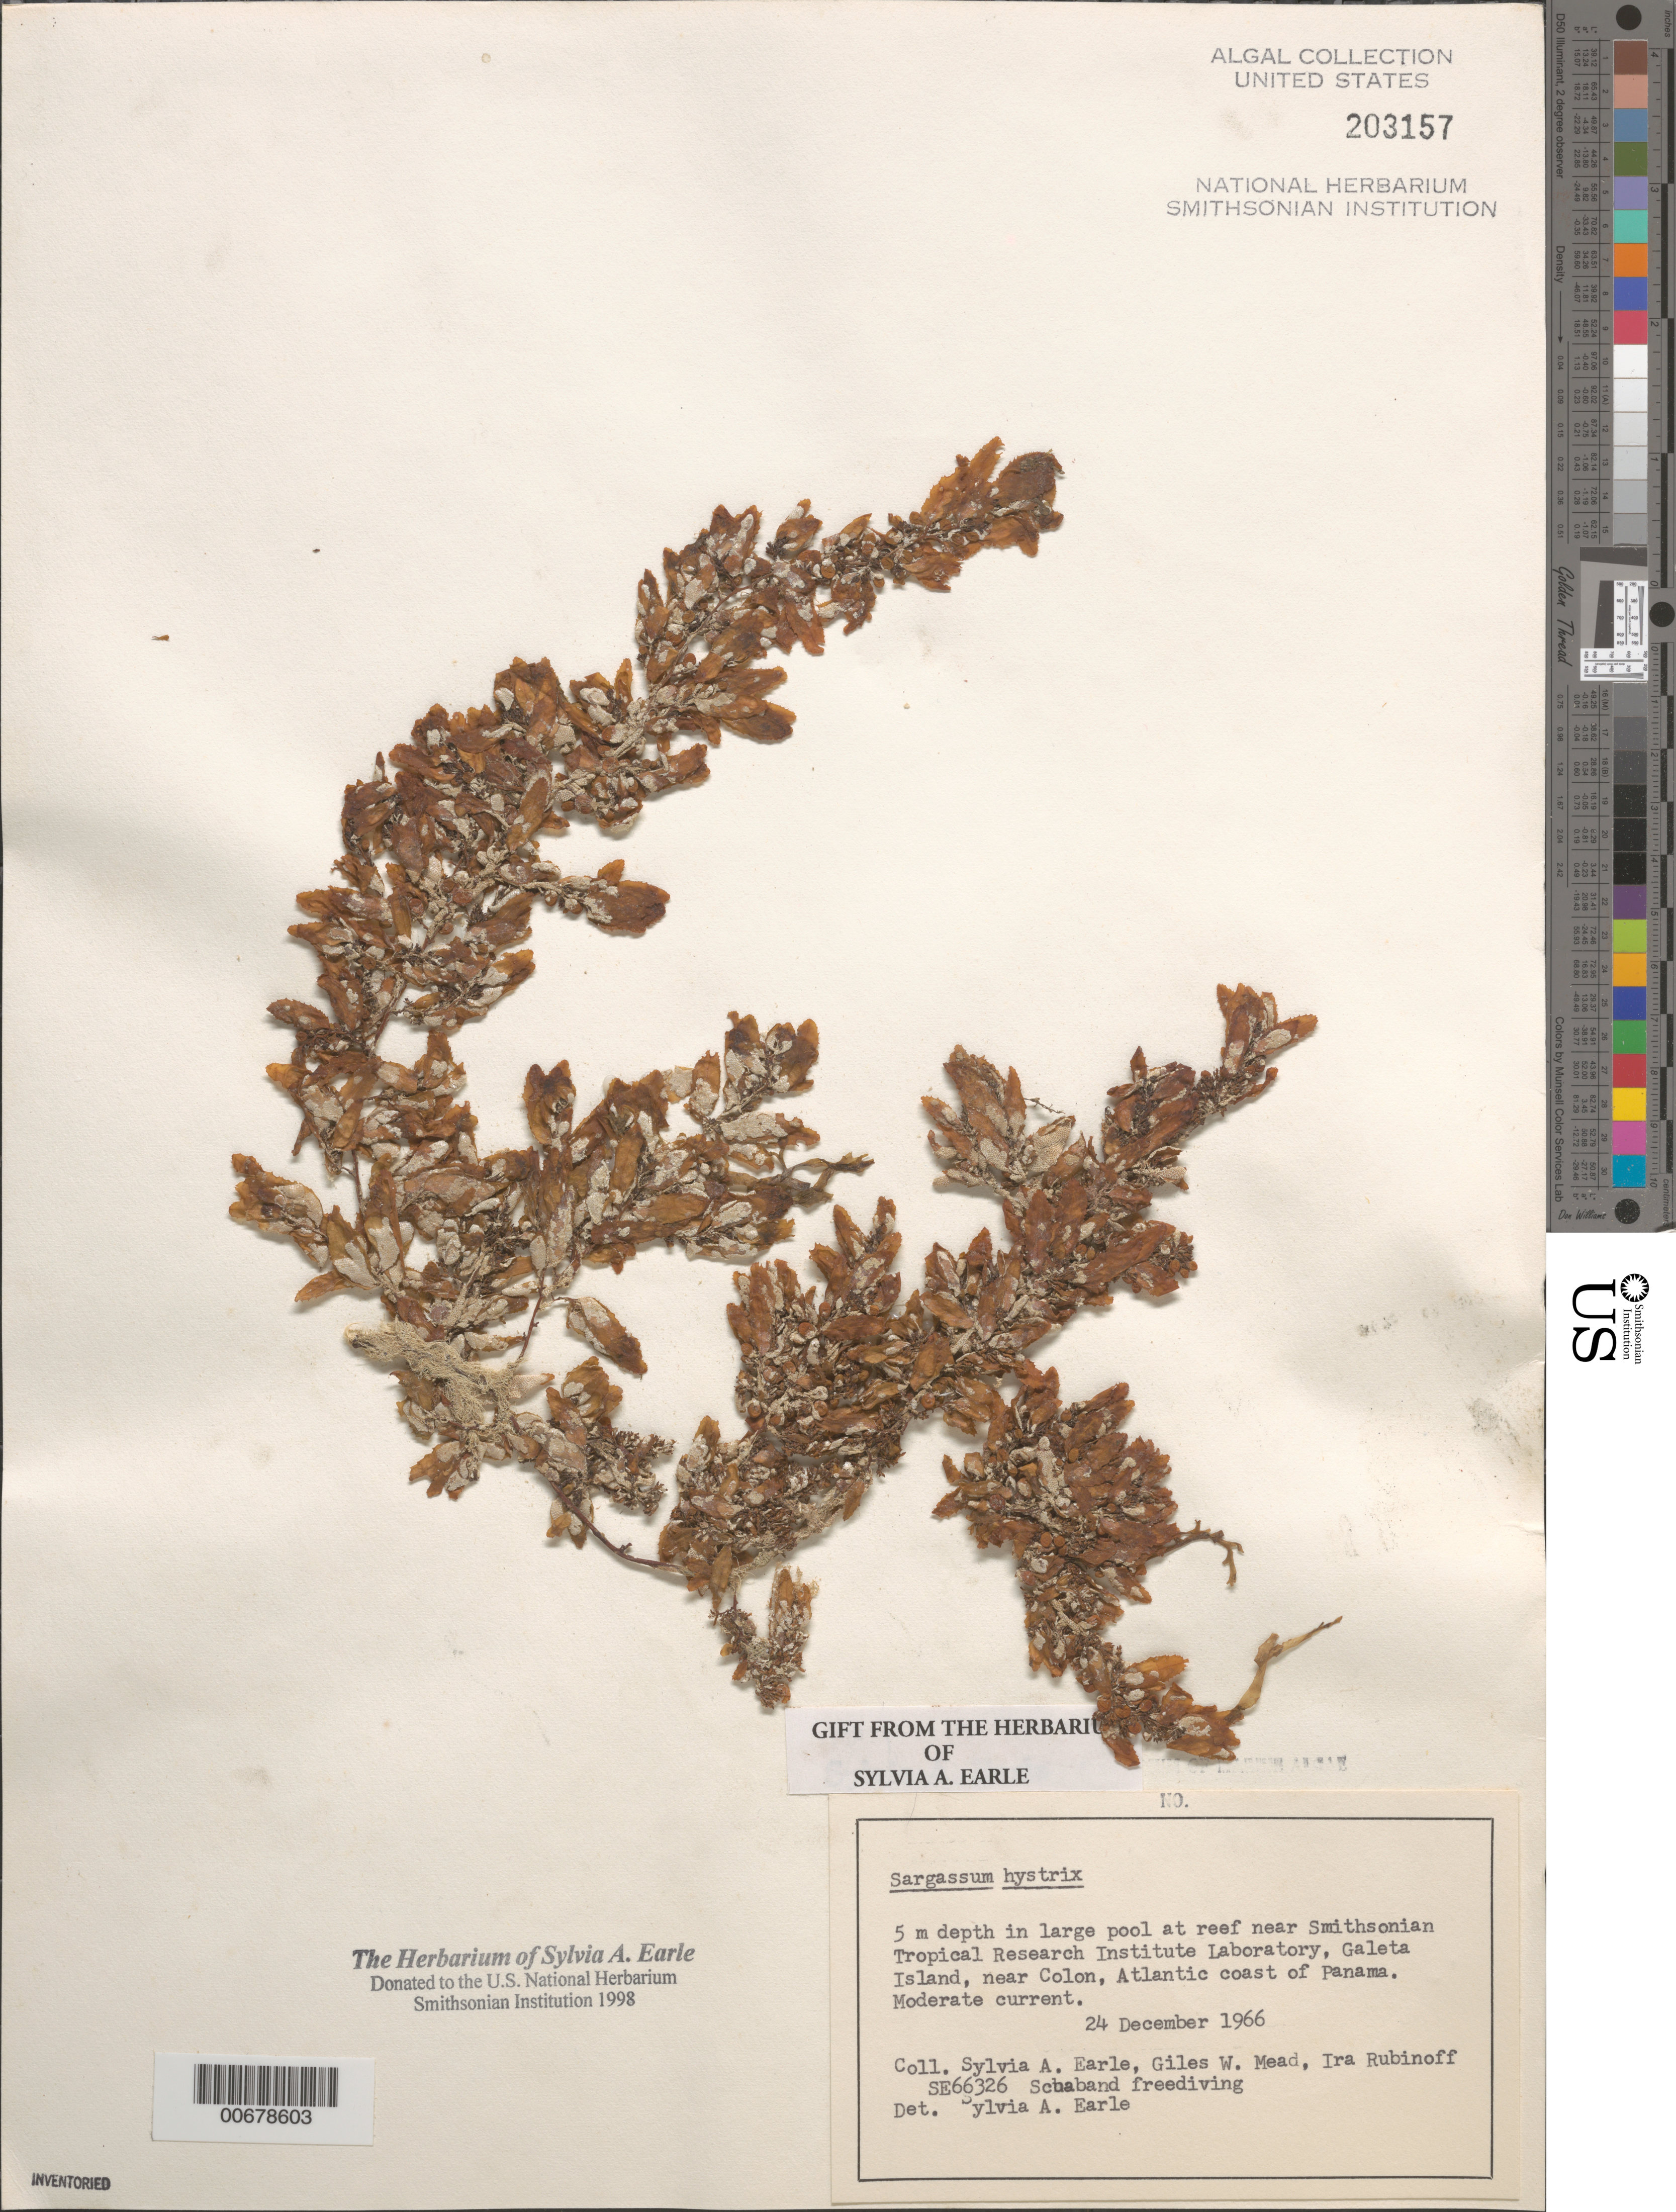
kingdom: Chromista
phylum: Ochrophyta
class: Phaeophyceae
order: Fucales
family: Sargassaceae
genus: Sargassum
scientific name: Sargassum hystrix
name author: J. Agardh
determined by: Earle, S. A.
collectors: S. A. Earle, G. W. Mead & I. Rubinoff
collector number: SE 66326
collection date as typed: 24 Dec 1966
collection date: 1966-12-24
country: Panama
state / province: Colón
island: Galeta Island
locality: Near Smithsonian Tropical Research Institute Laboratory, near Colon, Atlantic Coast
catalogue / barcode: US 203157